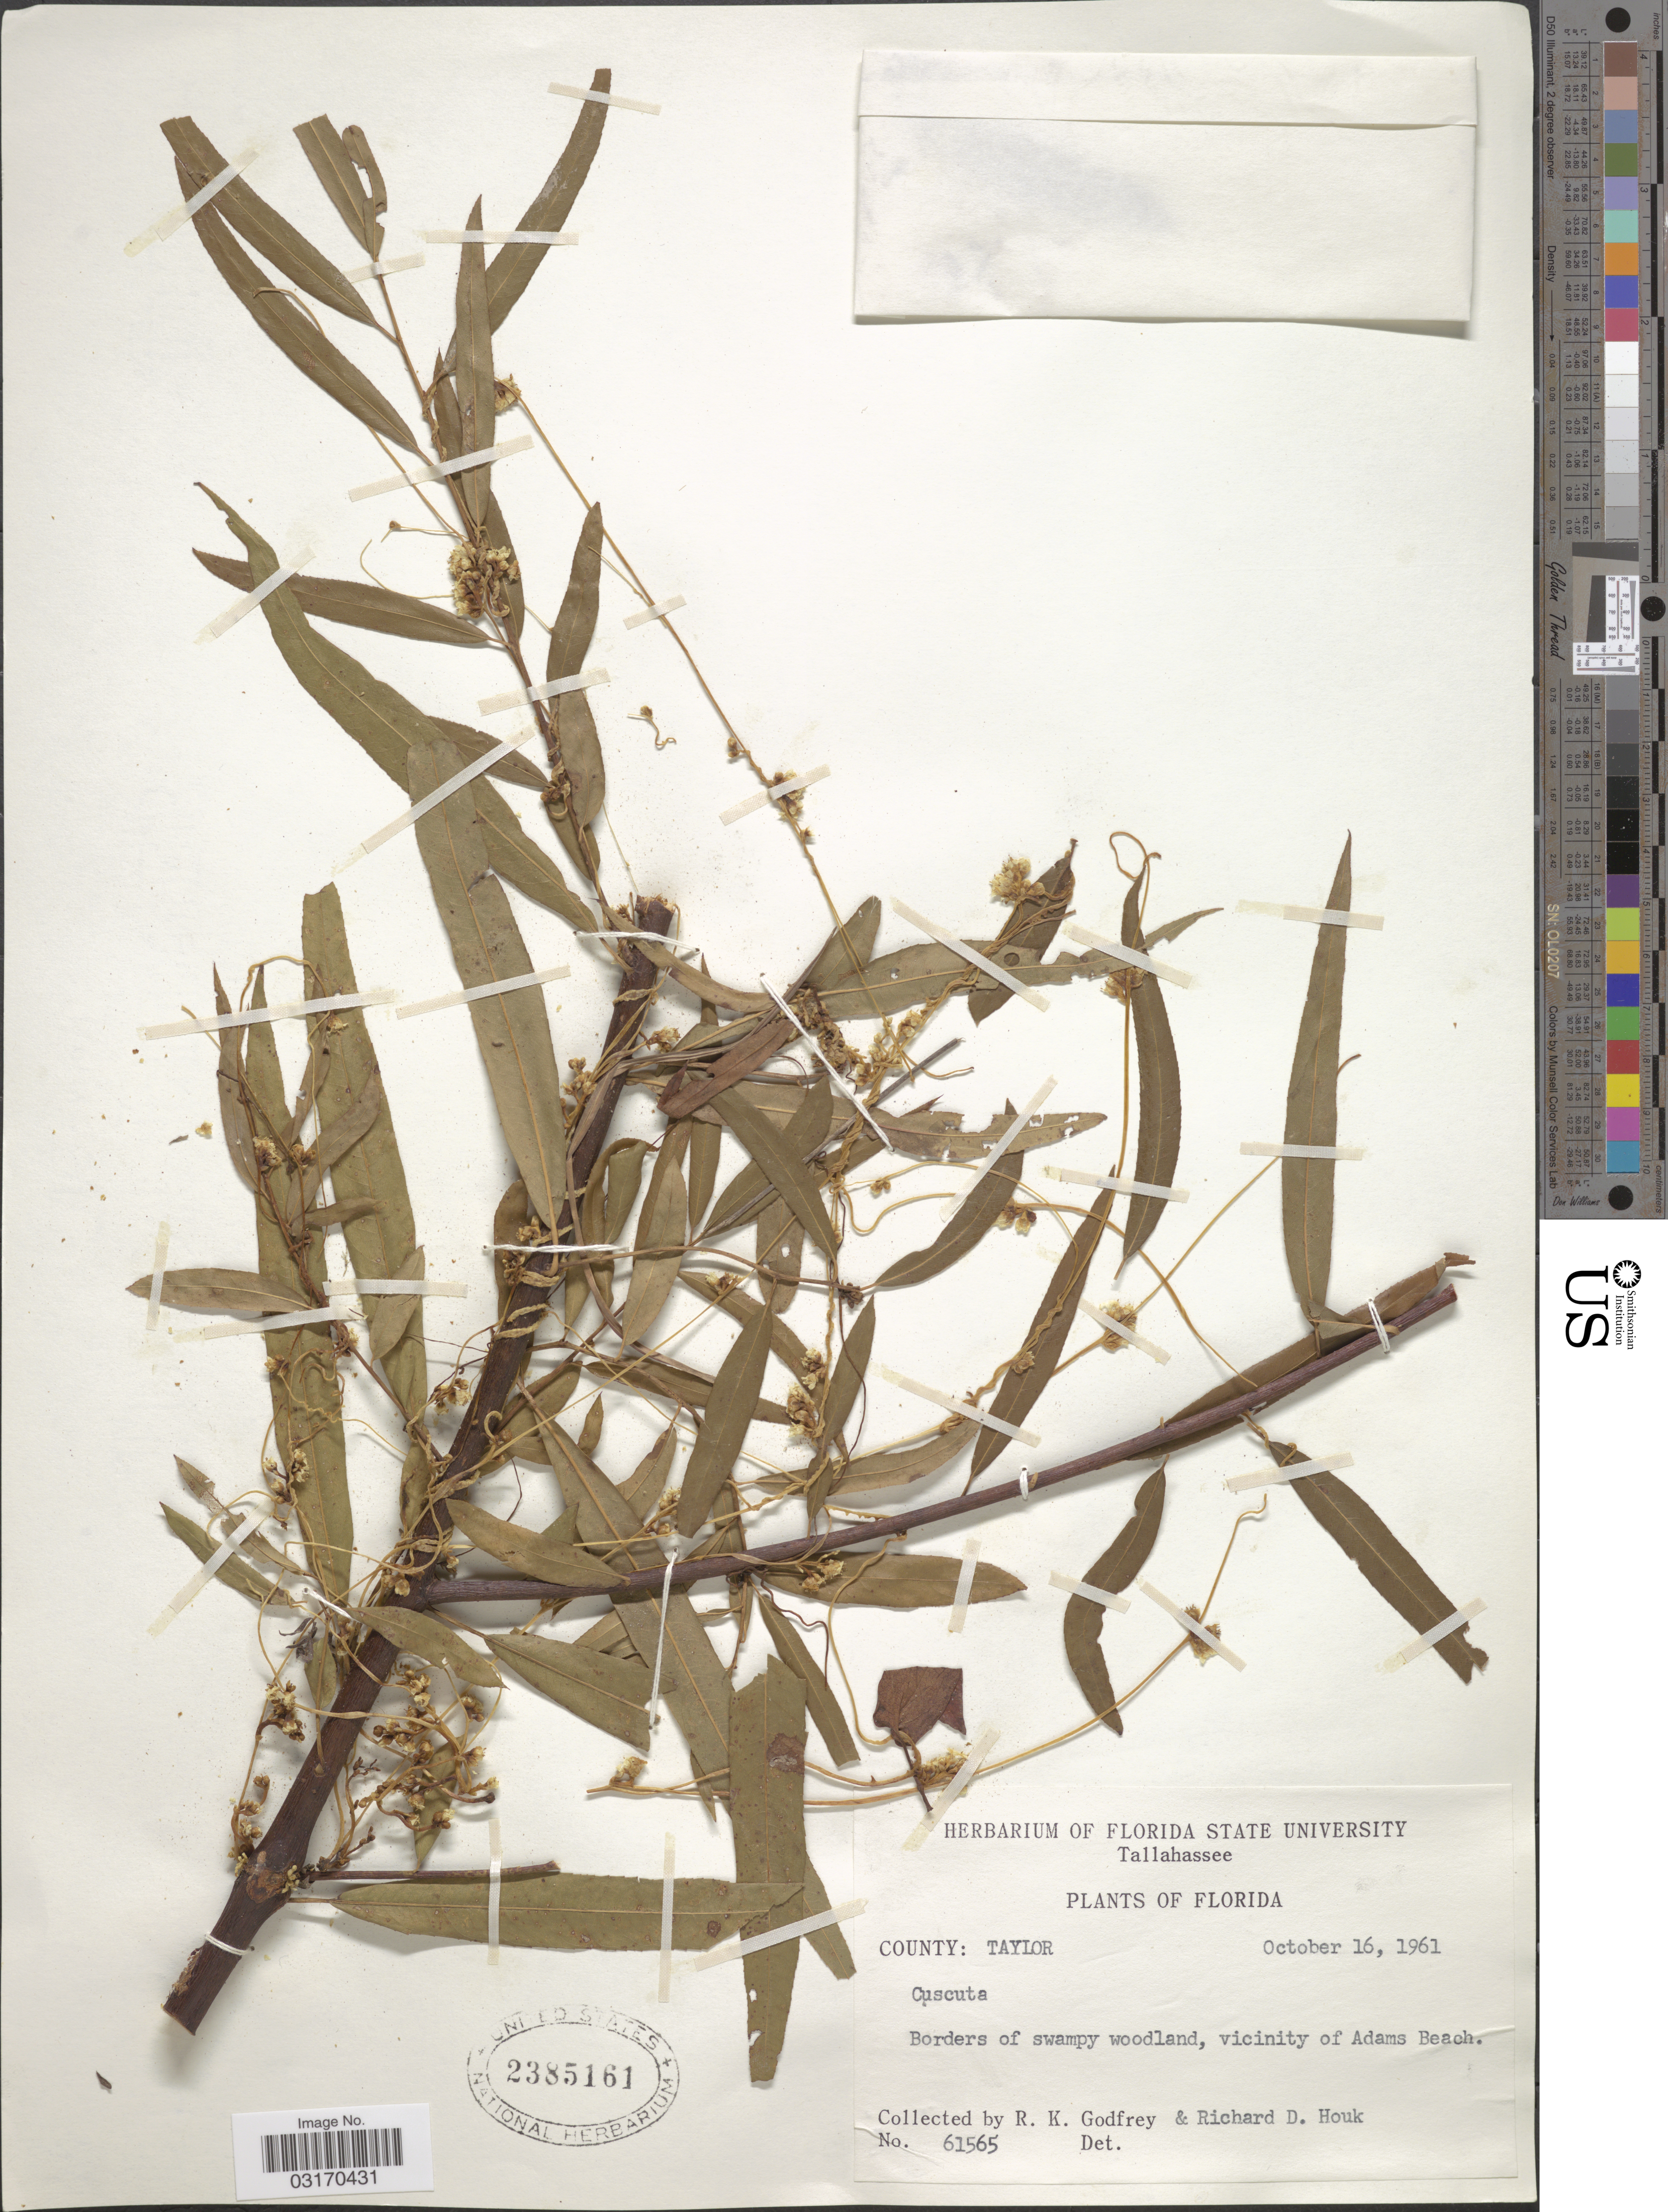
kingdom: Plantae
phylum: Tracheophyta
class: Magnoliopsida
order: Solanales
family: Convolvulaceae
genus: Cuscuta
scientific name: Cuscuta obtusiflora var. glandulosa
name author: Engelm.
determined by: Austin, D. F.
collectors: R. K. Godfrey & R. Houk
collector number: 61565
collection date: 1961-10-16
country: United States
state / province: Florida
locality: County: Taylor. Borders of swampy woodland, vicinity of Adams Beach.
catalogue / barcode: US 2385161